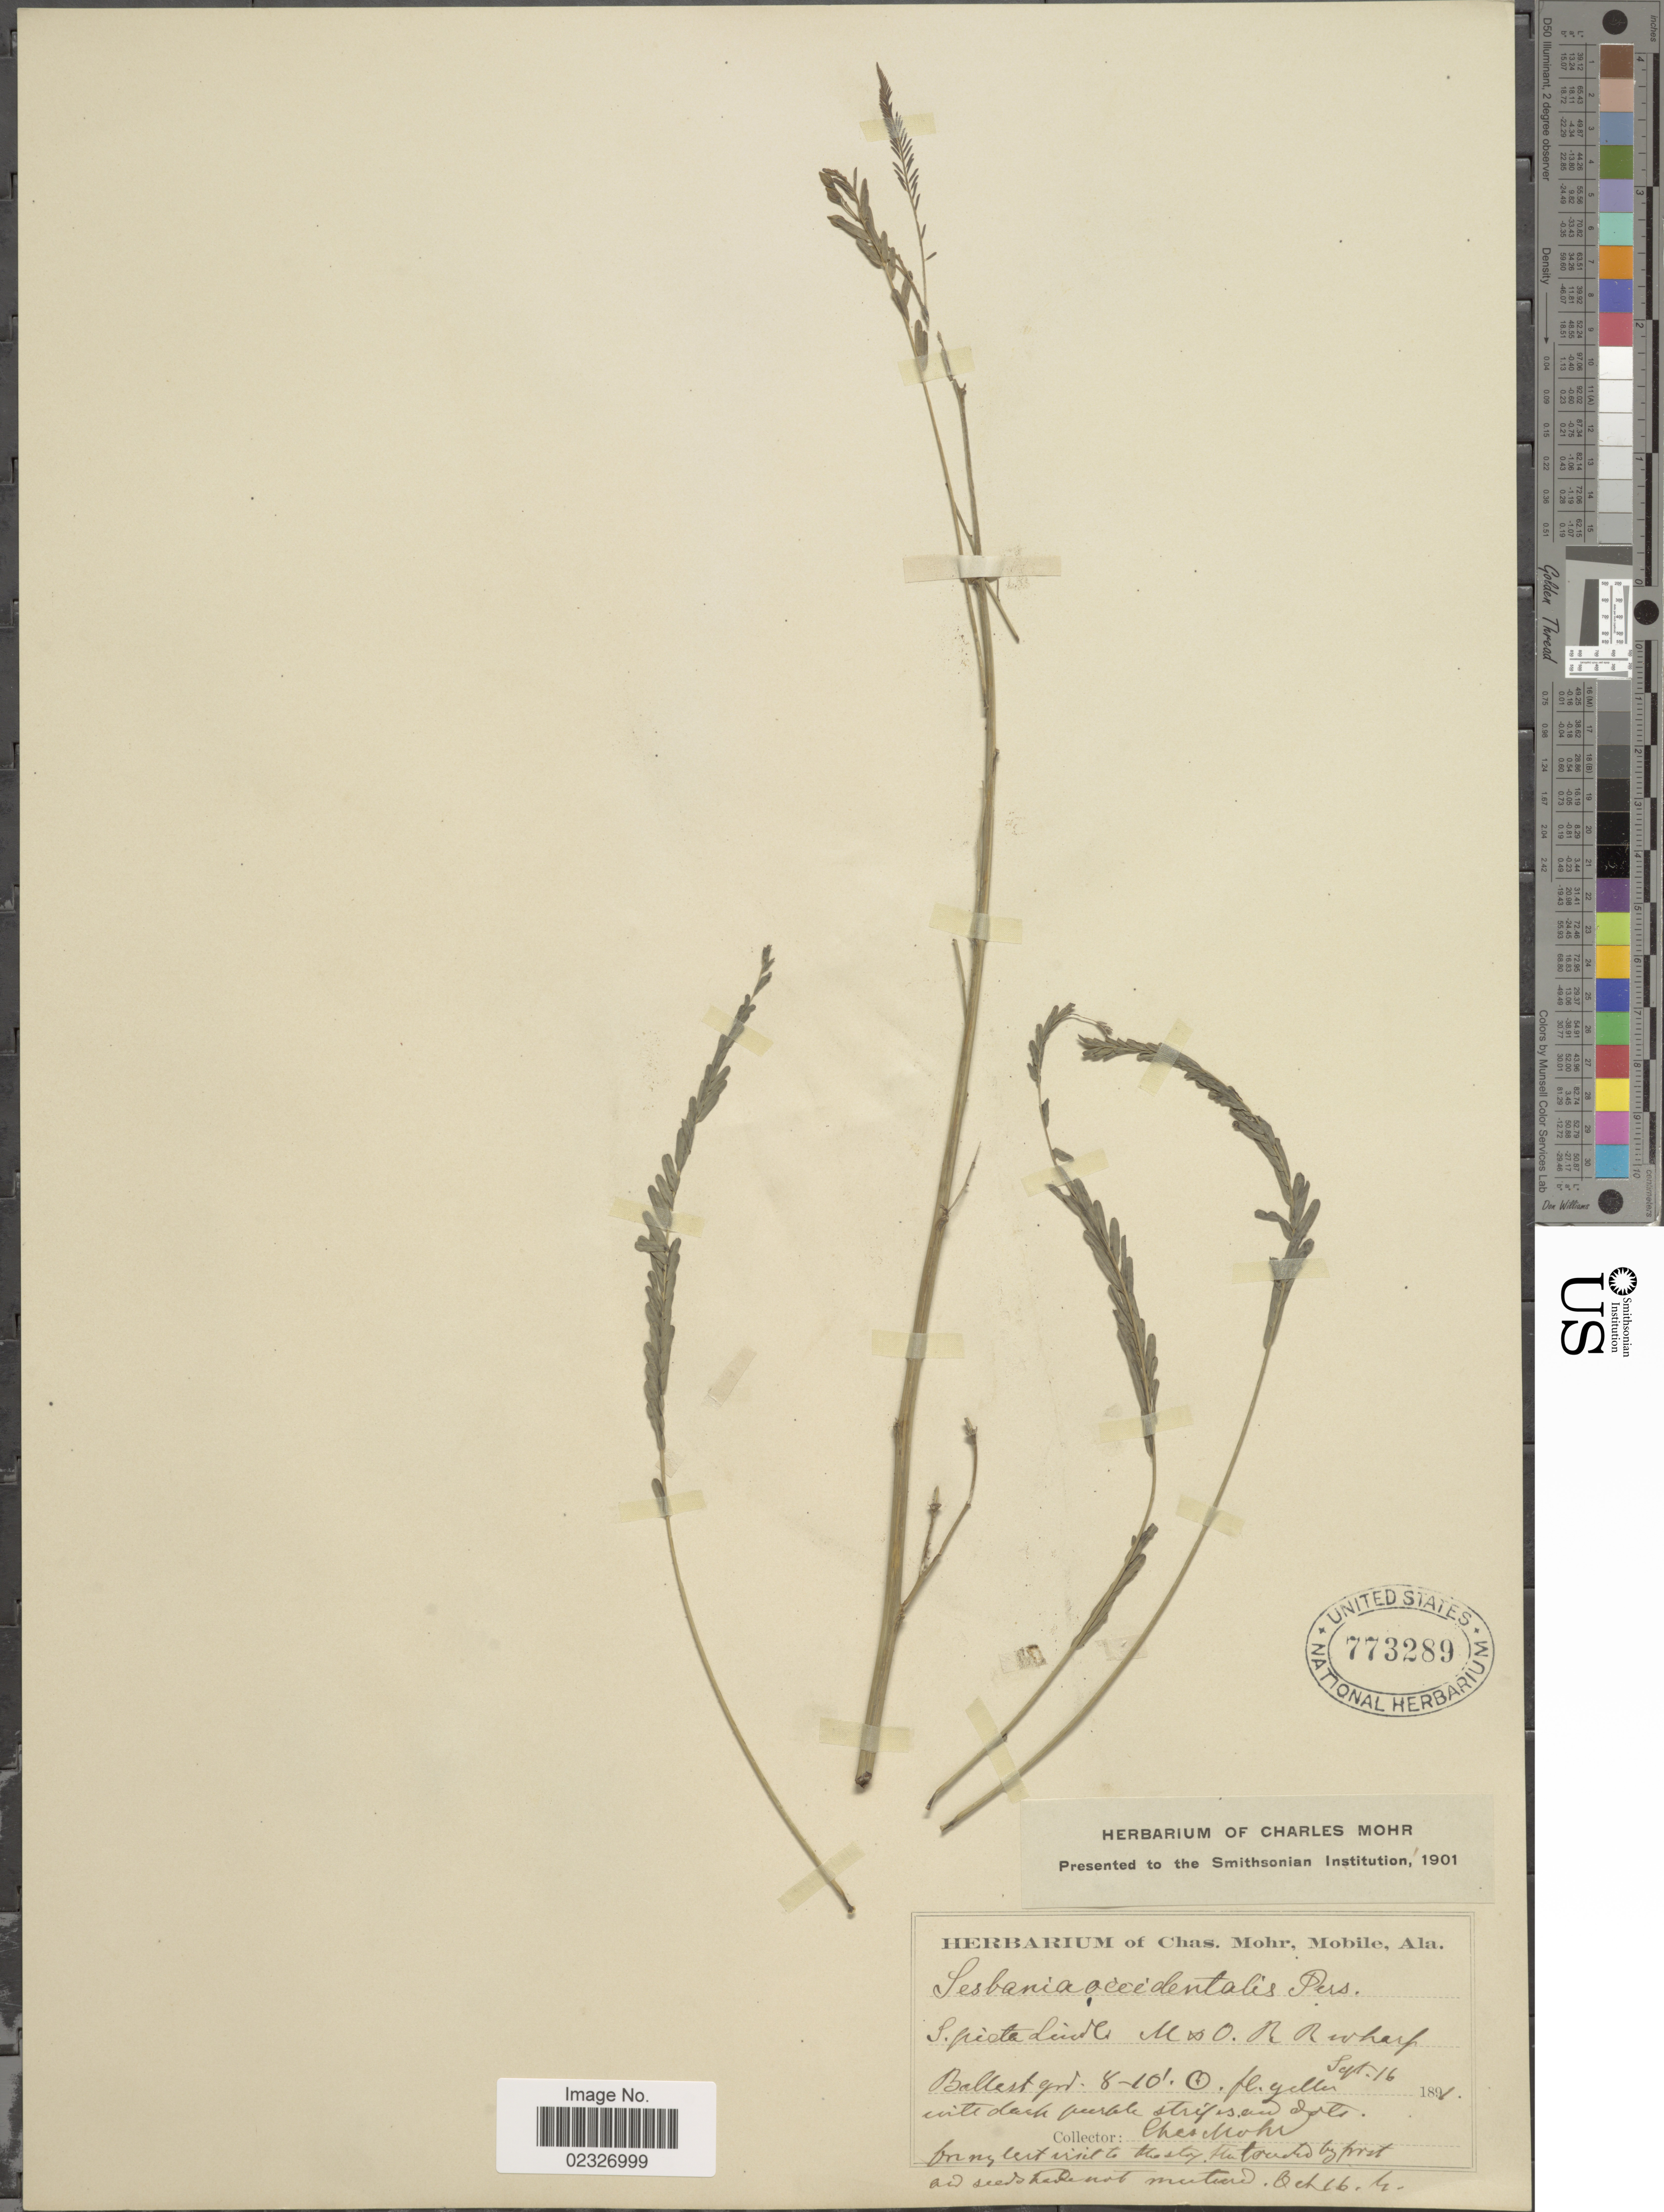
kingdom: Plantae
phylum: Tracheophyta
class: Magnoliopsida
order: Fabales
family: Fabaceae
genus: Sesbania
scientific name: Sesbania exaltata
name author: (Raf.) Cory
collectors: Mohr, C. T. (herbarium)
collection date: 1891-09-16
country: United States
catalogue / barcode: US 773289